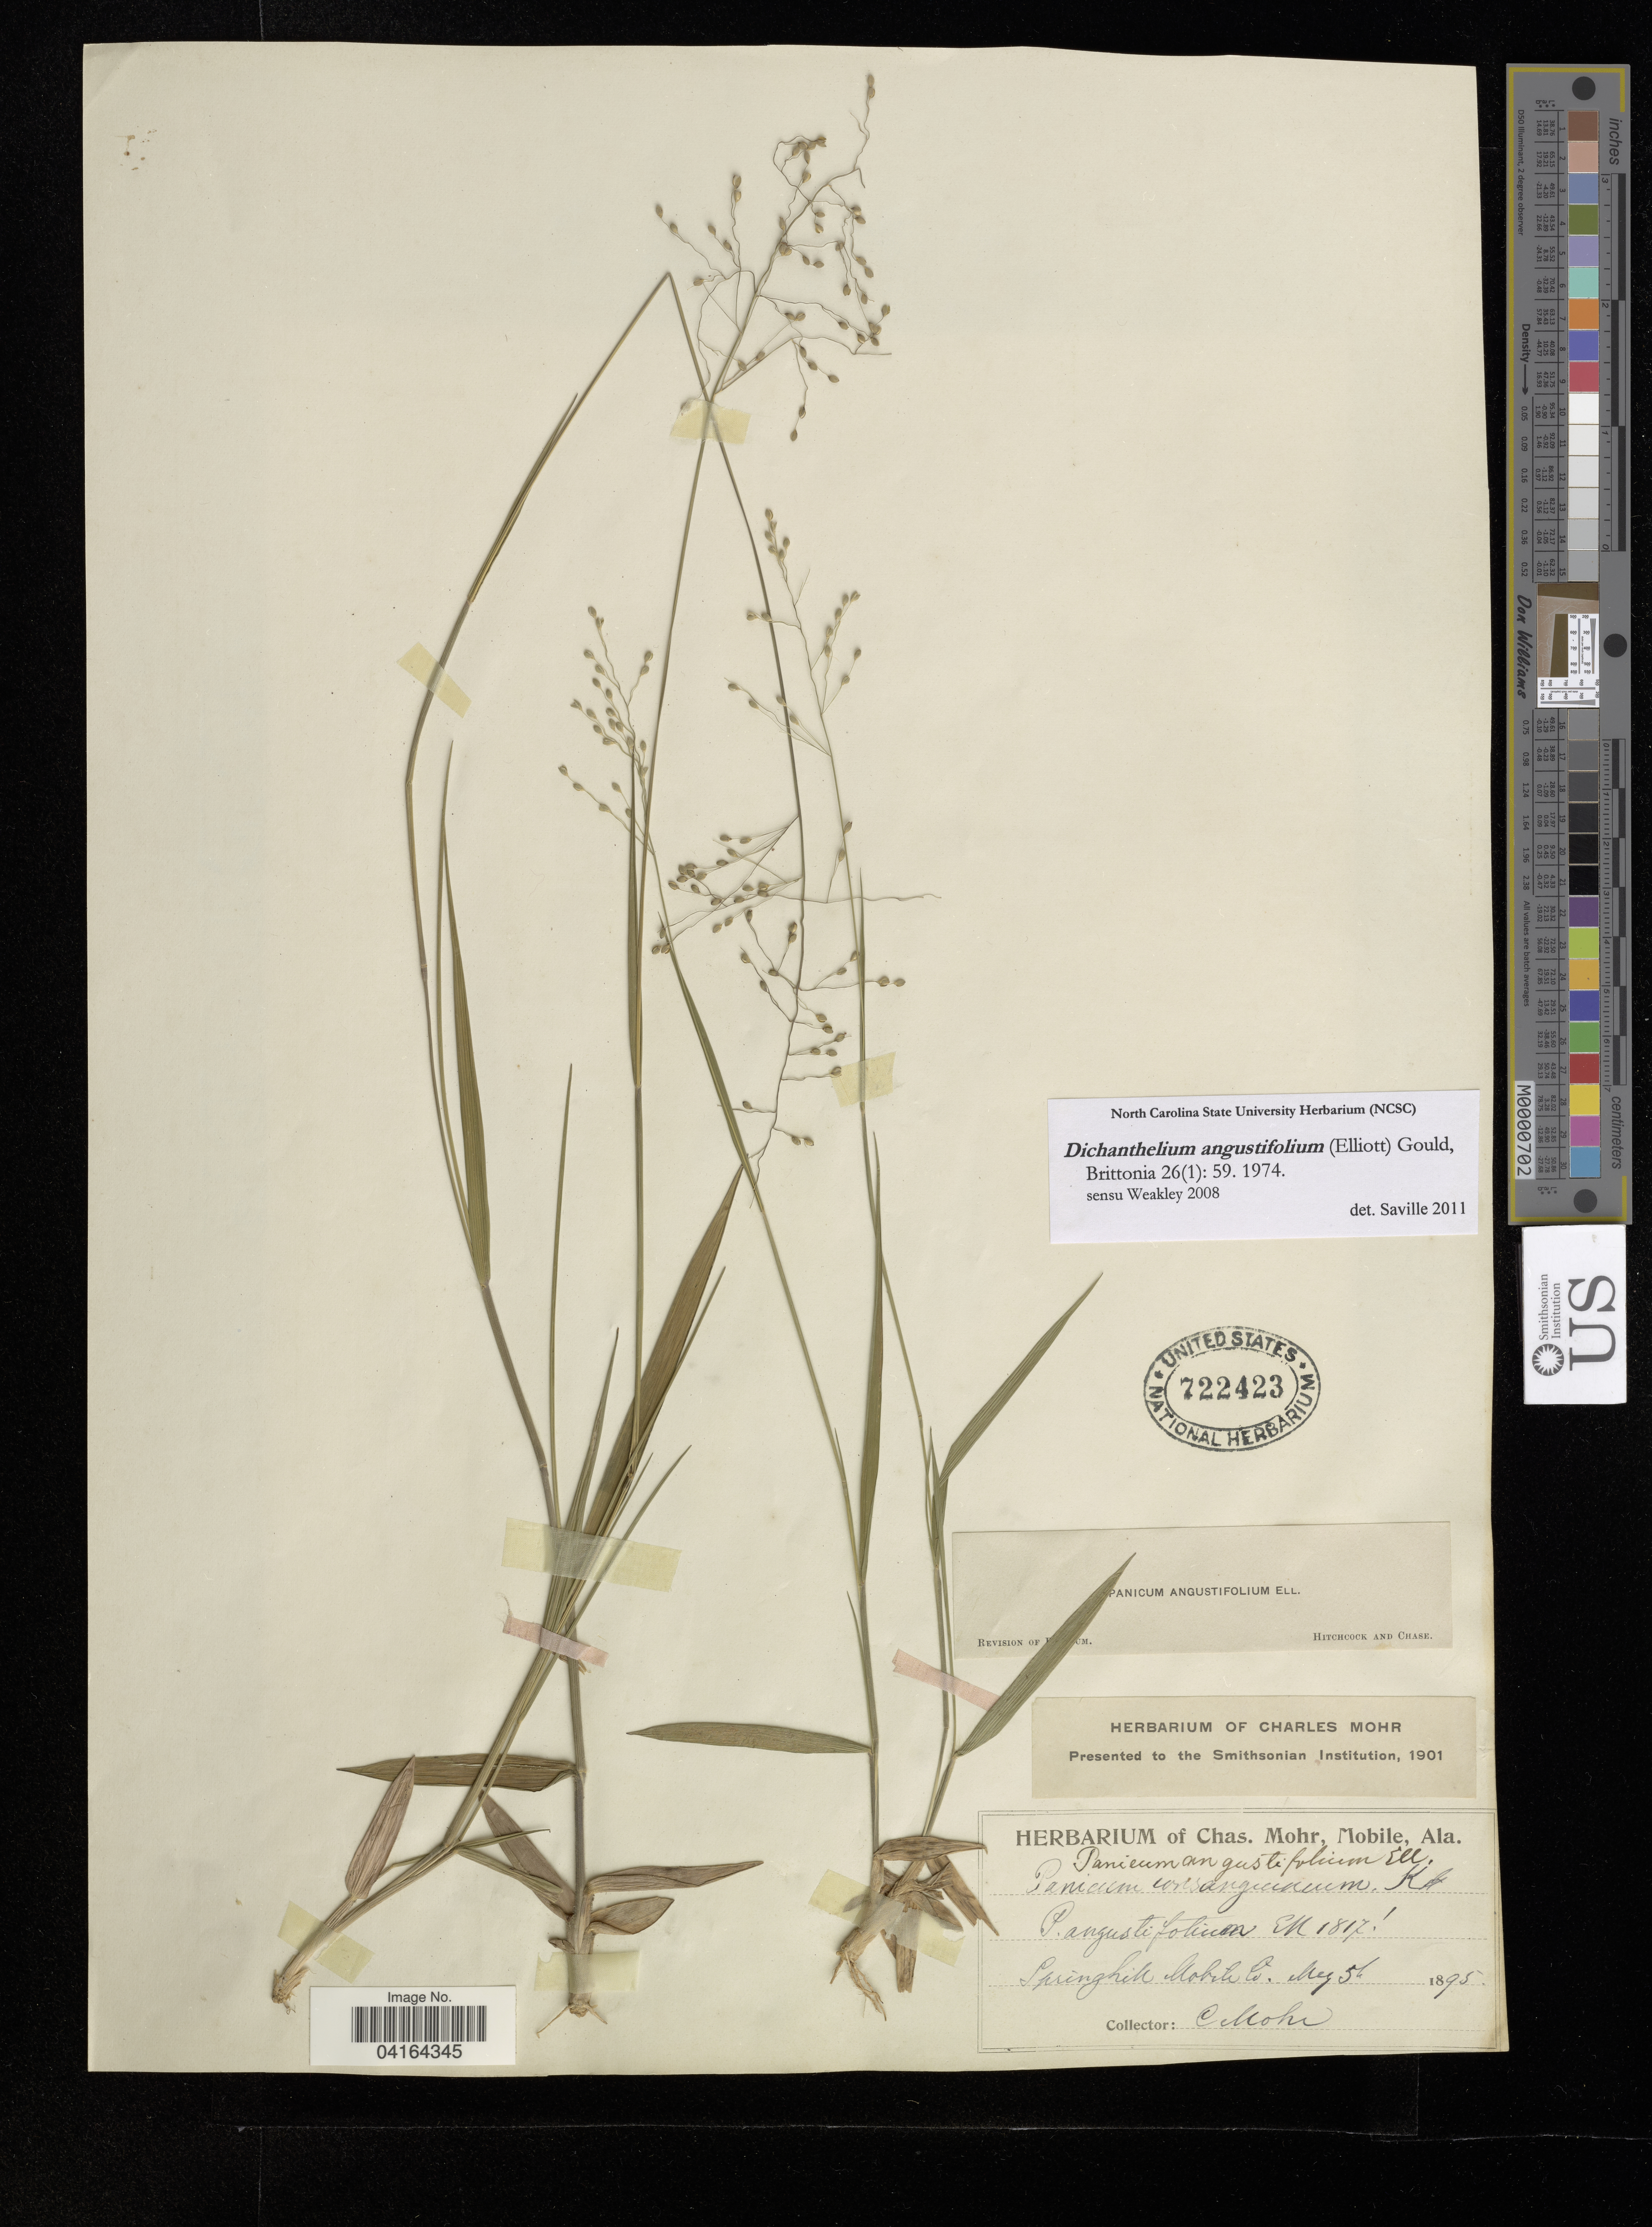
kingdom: Plantae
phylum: Tracheophyta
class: Liliopsida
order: Poales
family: Poaceae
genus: Dichanthelium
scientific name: Dichanthelium angustifolium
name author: (Ellison) Gould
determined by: Saville, A. C., (NCSC), North Carolina State University (UNITED STATES)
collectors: C. Mohr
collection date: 1895-05-05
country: United States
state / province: Alabama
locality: Springhill Mobile Co.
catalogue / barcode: US 722423